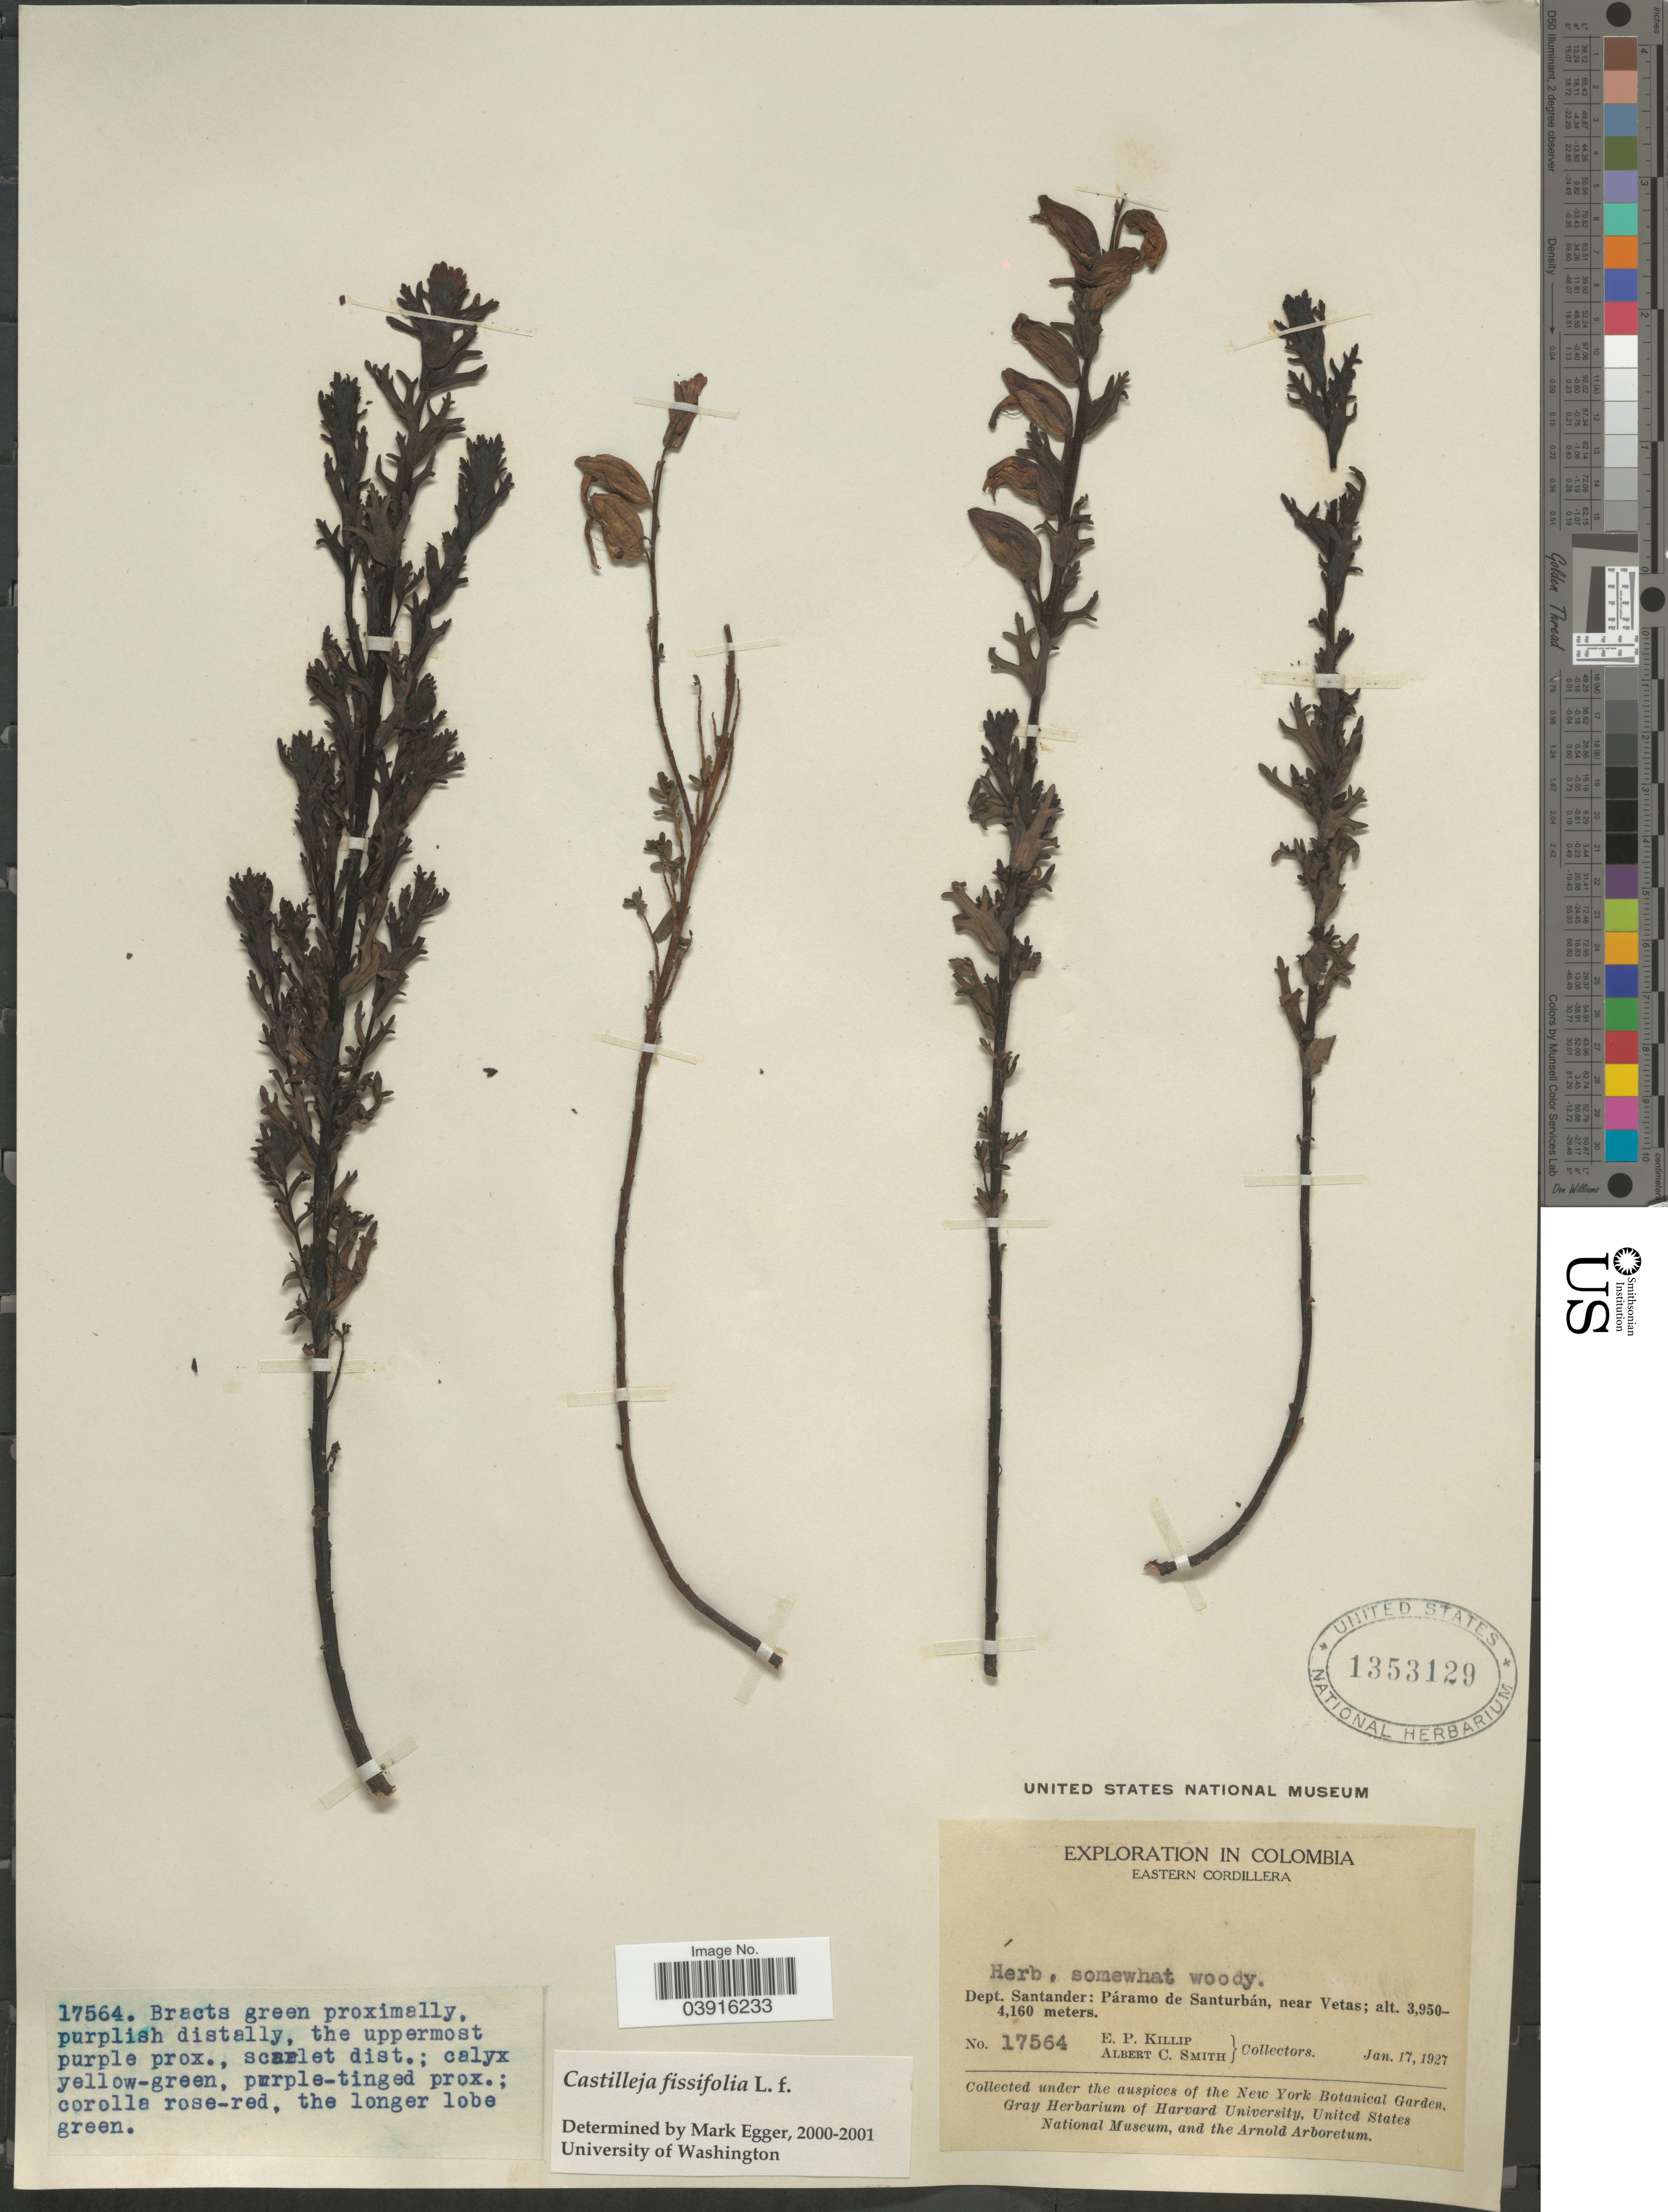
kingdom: Plantae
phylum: Tracheophyta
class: Magnoliopsida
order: Lamiales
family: Orobanchaceae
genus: Castilleja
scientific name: Castilleja fissifolia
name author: L. f.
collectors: E. P. Killip & A. C. Smith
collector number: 17564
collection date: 1927-01-17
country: Colombia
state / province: Santander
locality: Eastern Cordillera. Dept. Santander: Páramo de Santurbán, near Vetas.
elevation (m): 3950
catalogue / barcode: US 1353129